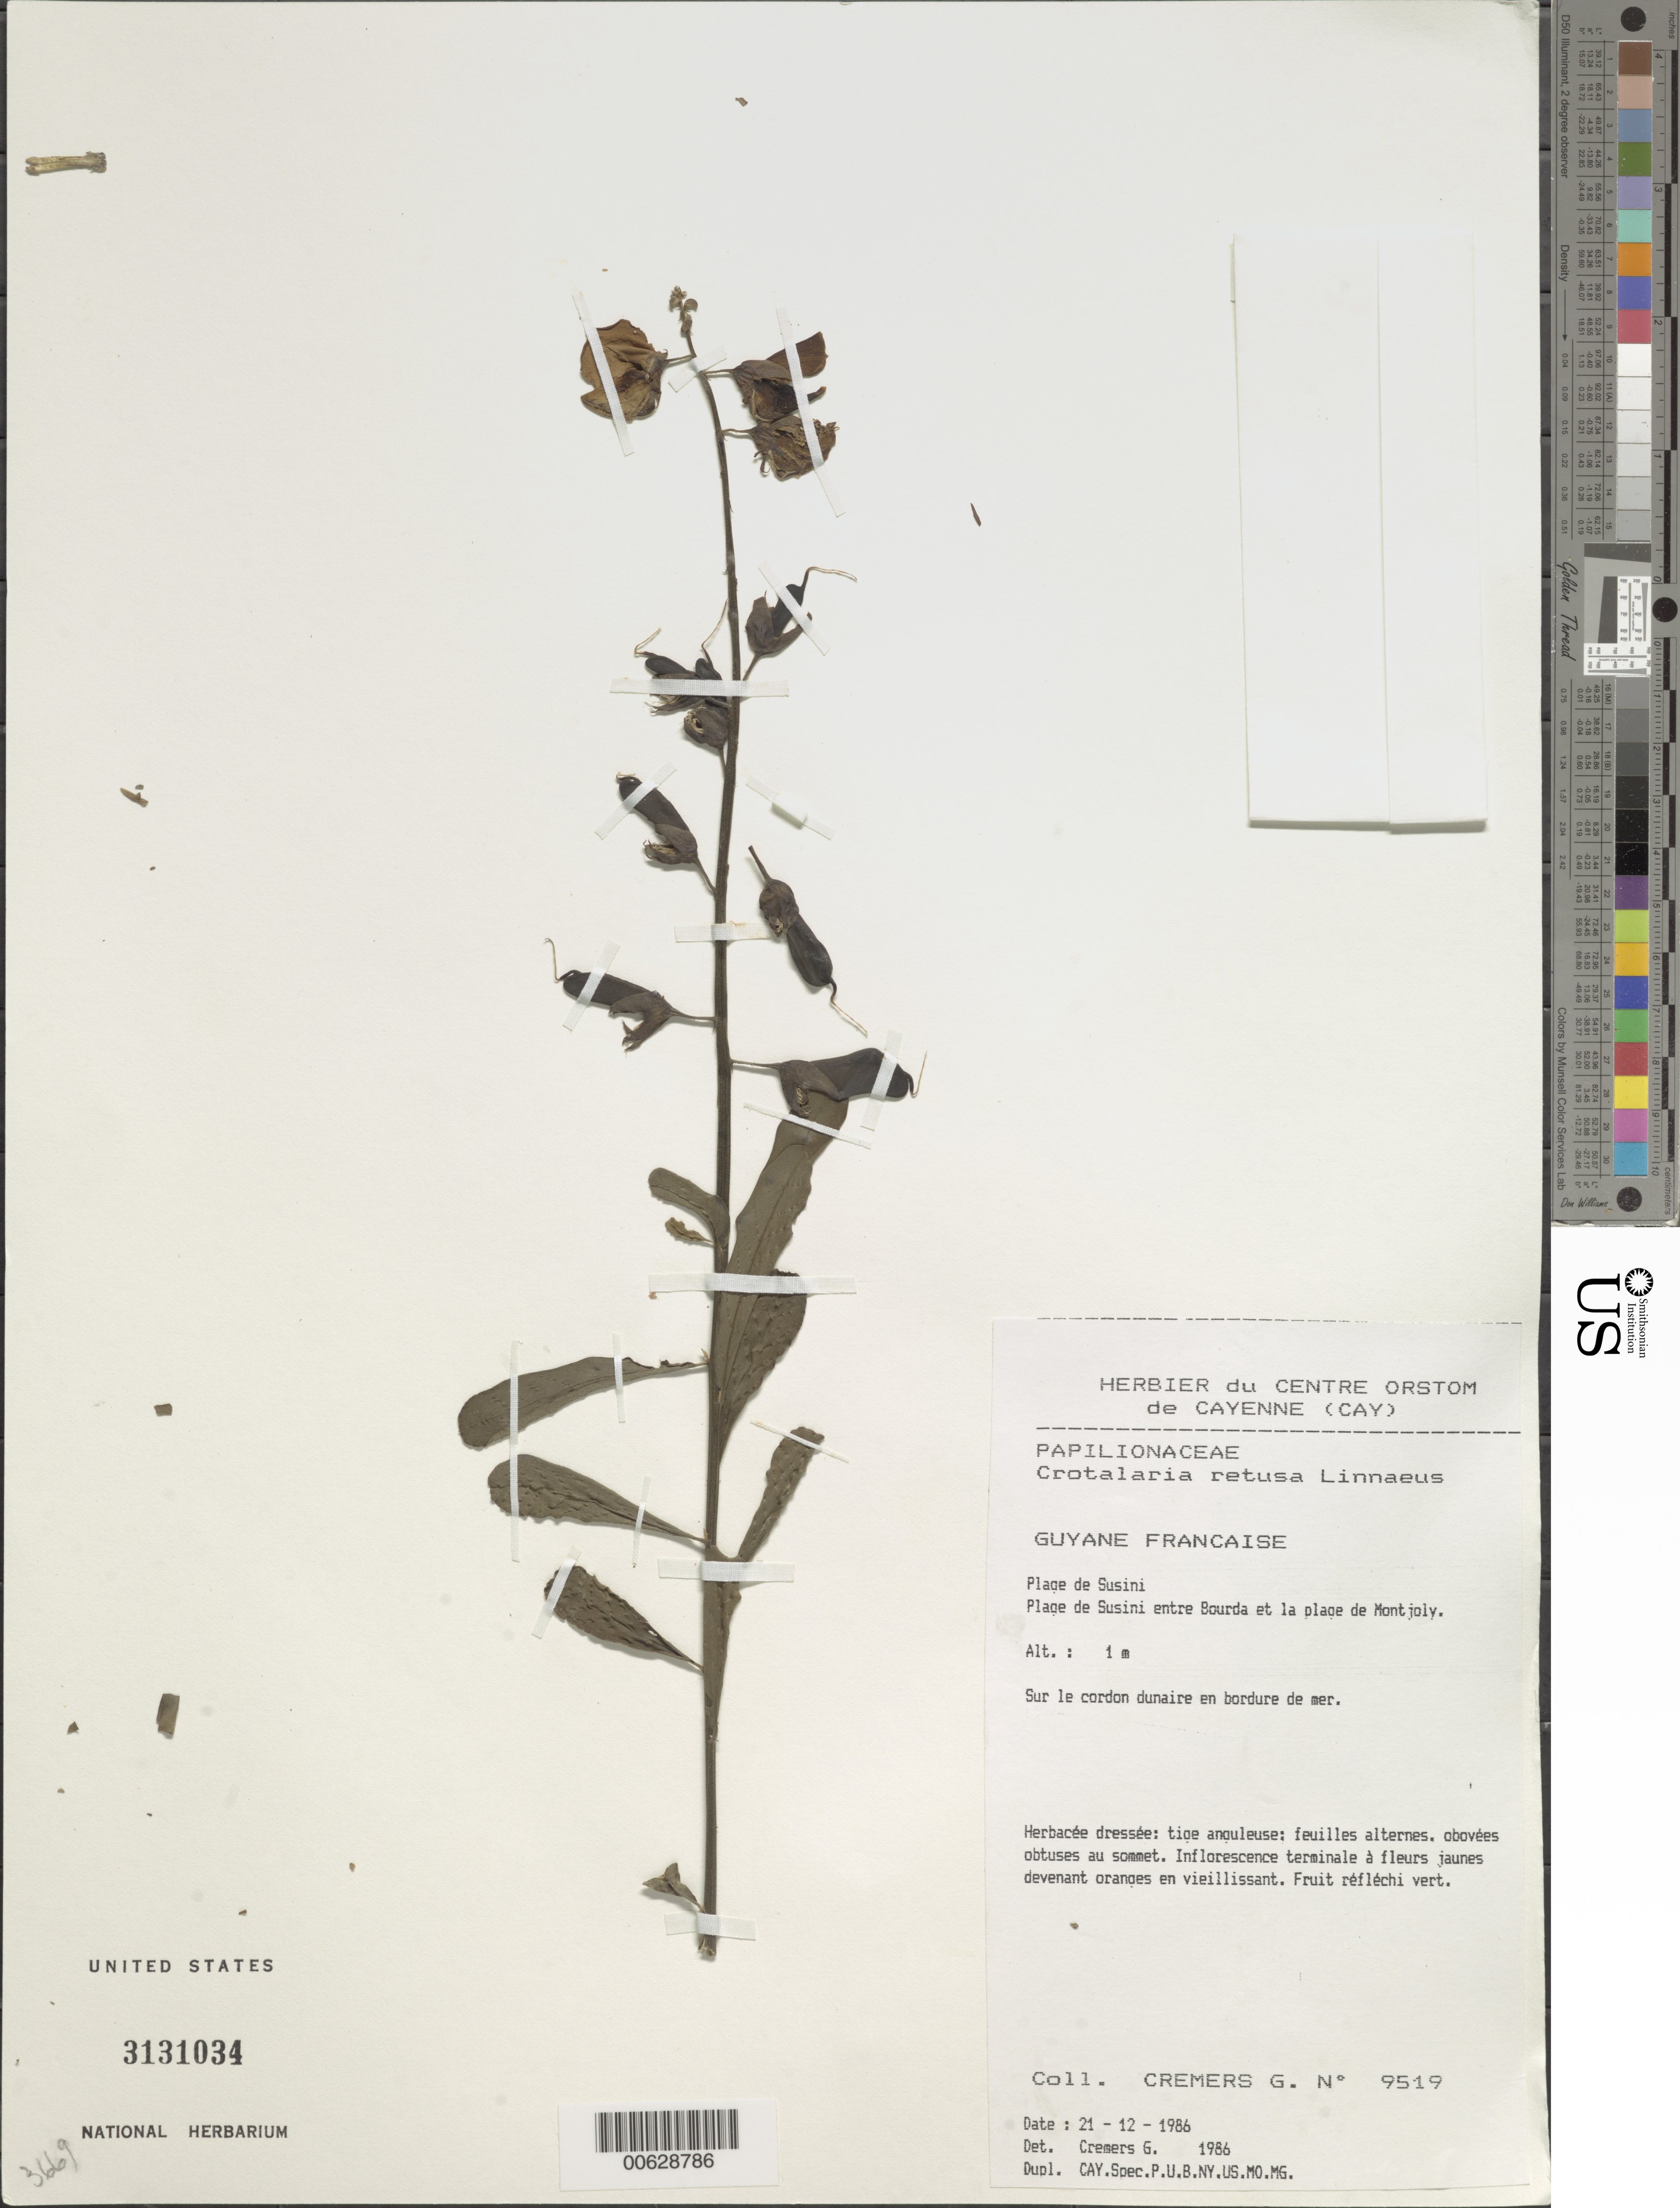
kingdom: Plantae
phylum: Tracheophyta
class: Magnoliopsida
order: Fabales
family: Fabaceae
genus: Crotalaria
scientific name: Crotalaria retusa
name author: L.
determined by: Cremers, Georges A.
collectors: G. Cremers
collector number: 9519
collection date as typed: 21-Dec-86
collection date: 1986-12-21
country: French Guiana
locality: Plage de Susini, entre Bourda & la plage de Montjoly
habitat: Sur le cordon dunaire en bordure de mer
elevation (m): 1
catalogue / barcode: US 3131034